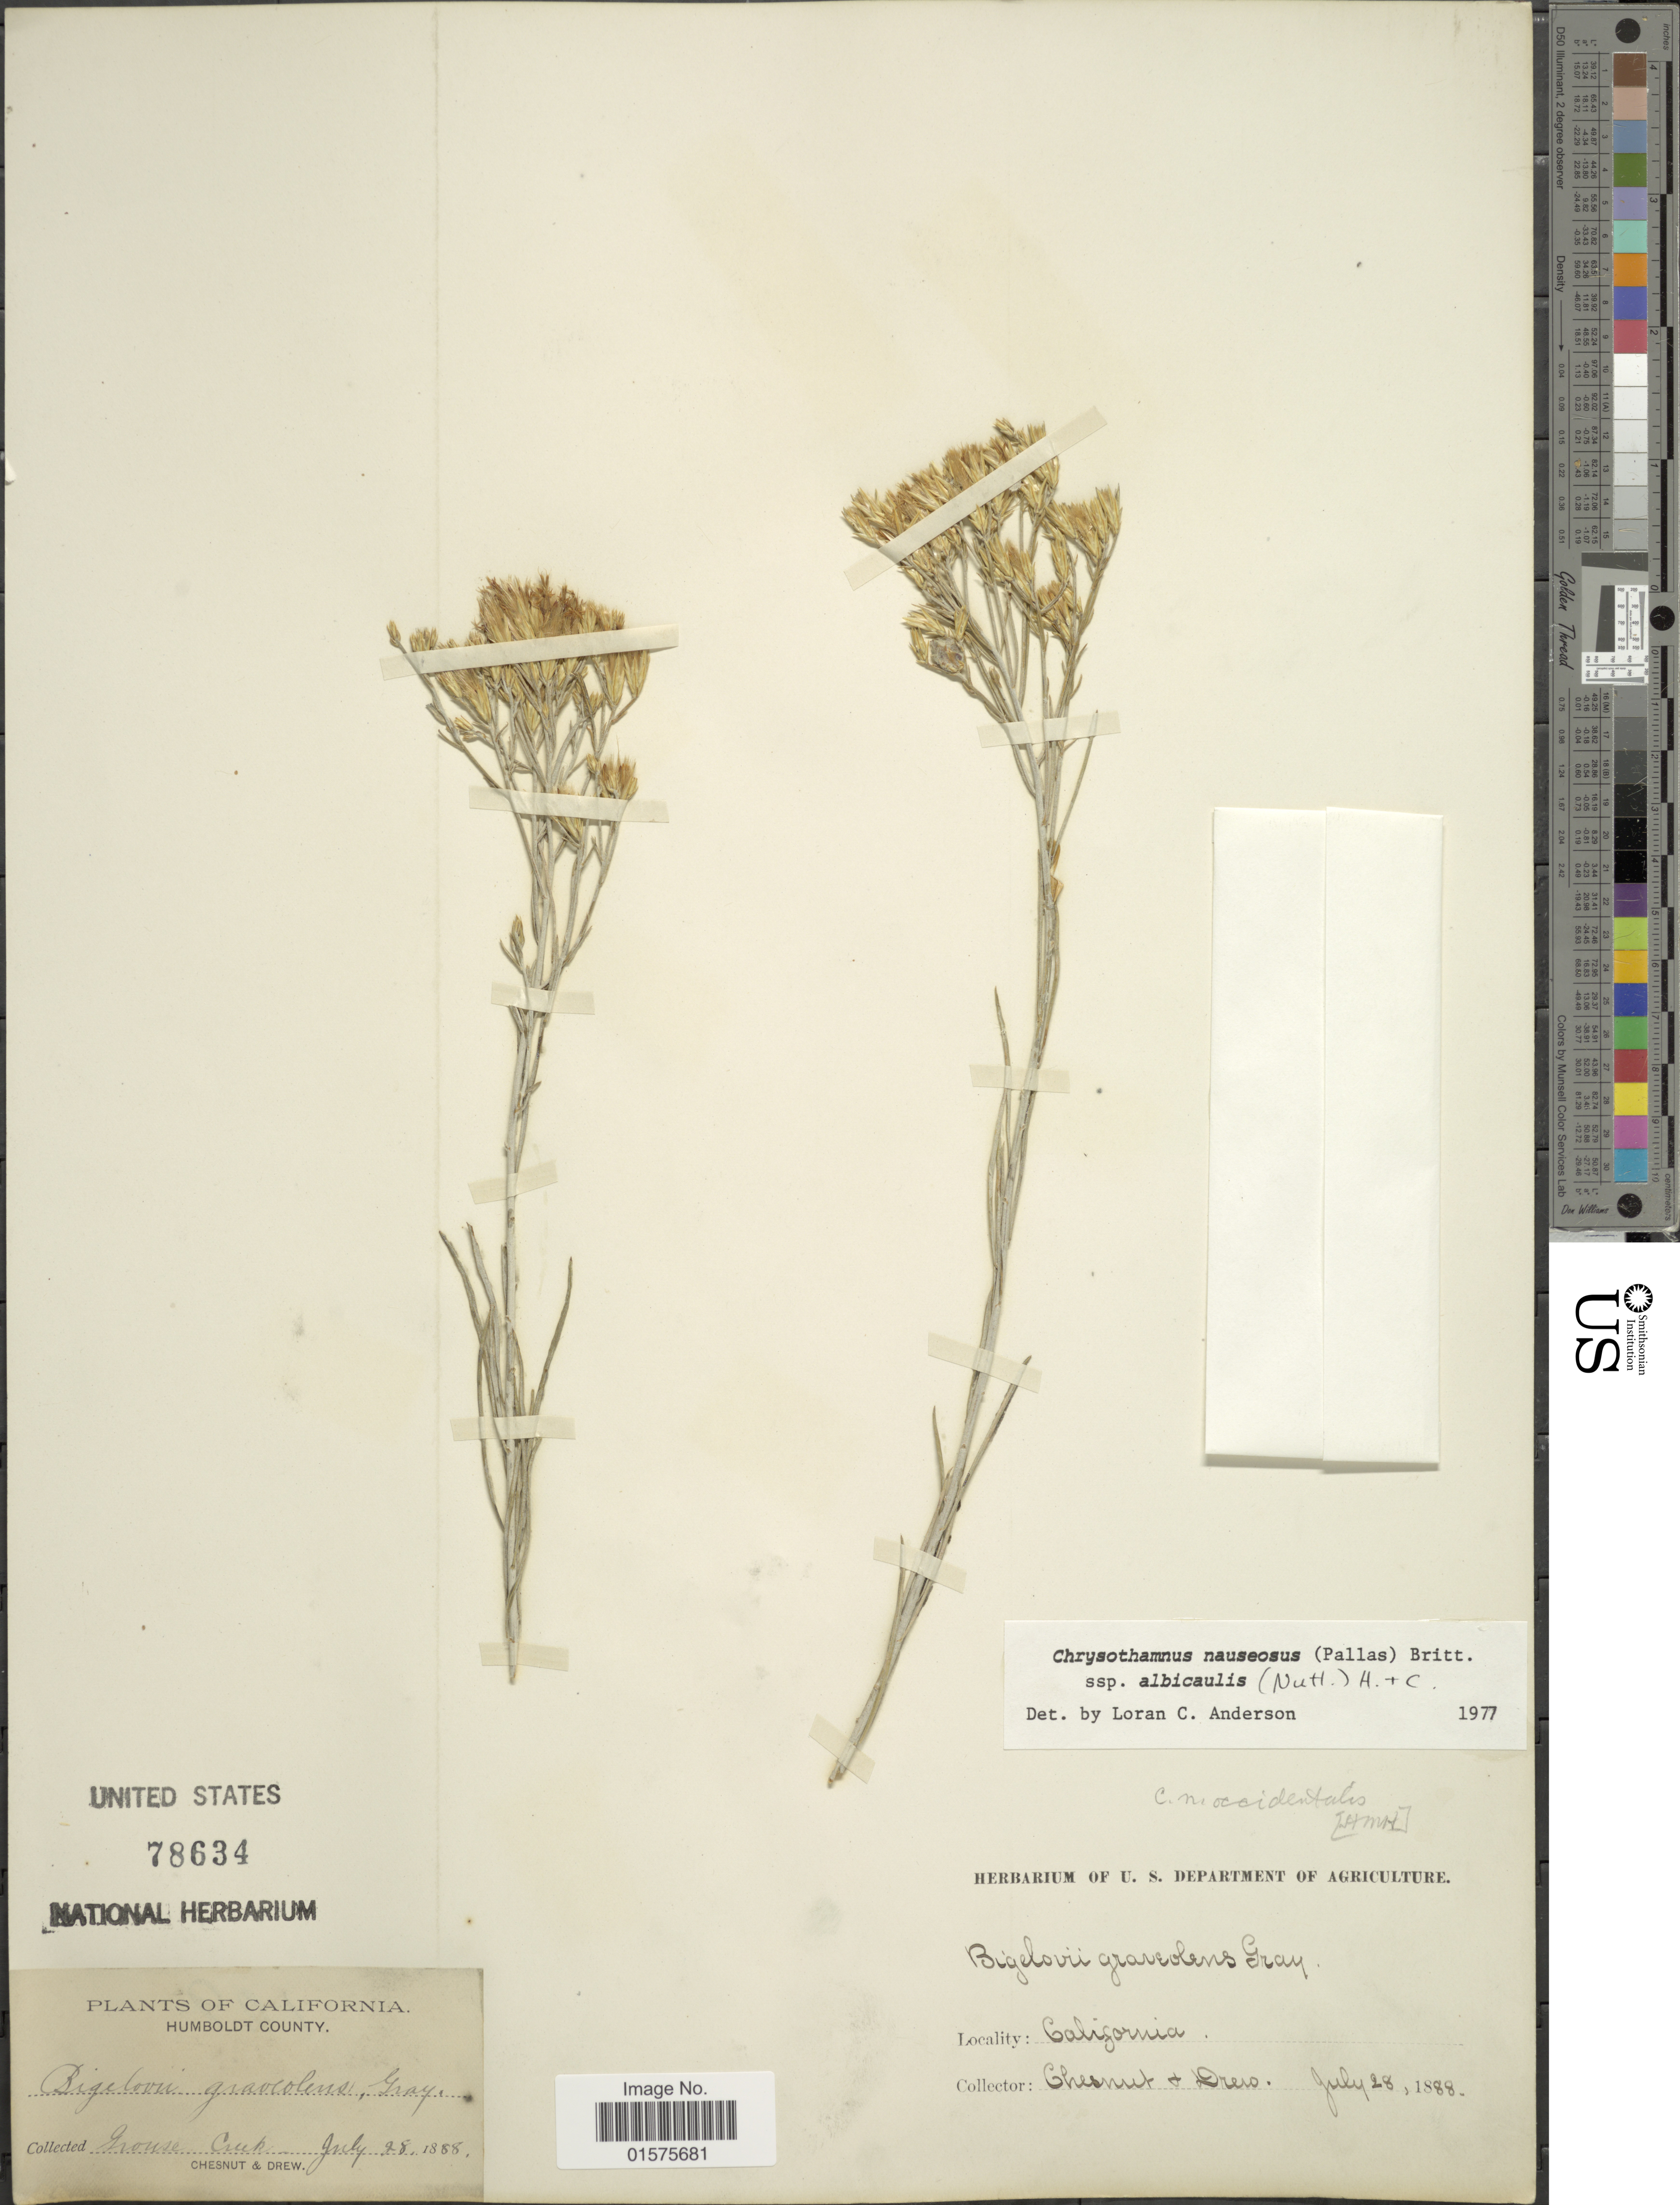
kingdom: Plantae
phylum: Tracheophyta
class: Magnoliopsida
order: Asterales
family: Asteraceae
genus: Ericameria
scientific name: Ericameria nauseosa var. speciosa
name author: (Nutt.) G.L. Nesom & G.I. Baird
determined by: Urbatsch, Lowell E., Curator (LSU), Louisiana State University (UNITED STATES)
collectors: Chesnut & Drew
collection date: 1888-07-28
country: United States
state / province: California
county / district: Humboldt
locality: Humboldt County. Grouse Creek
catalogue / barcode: US 78634